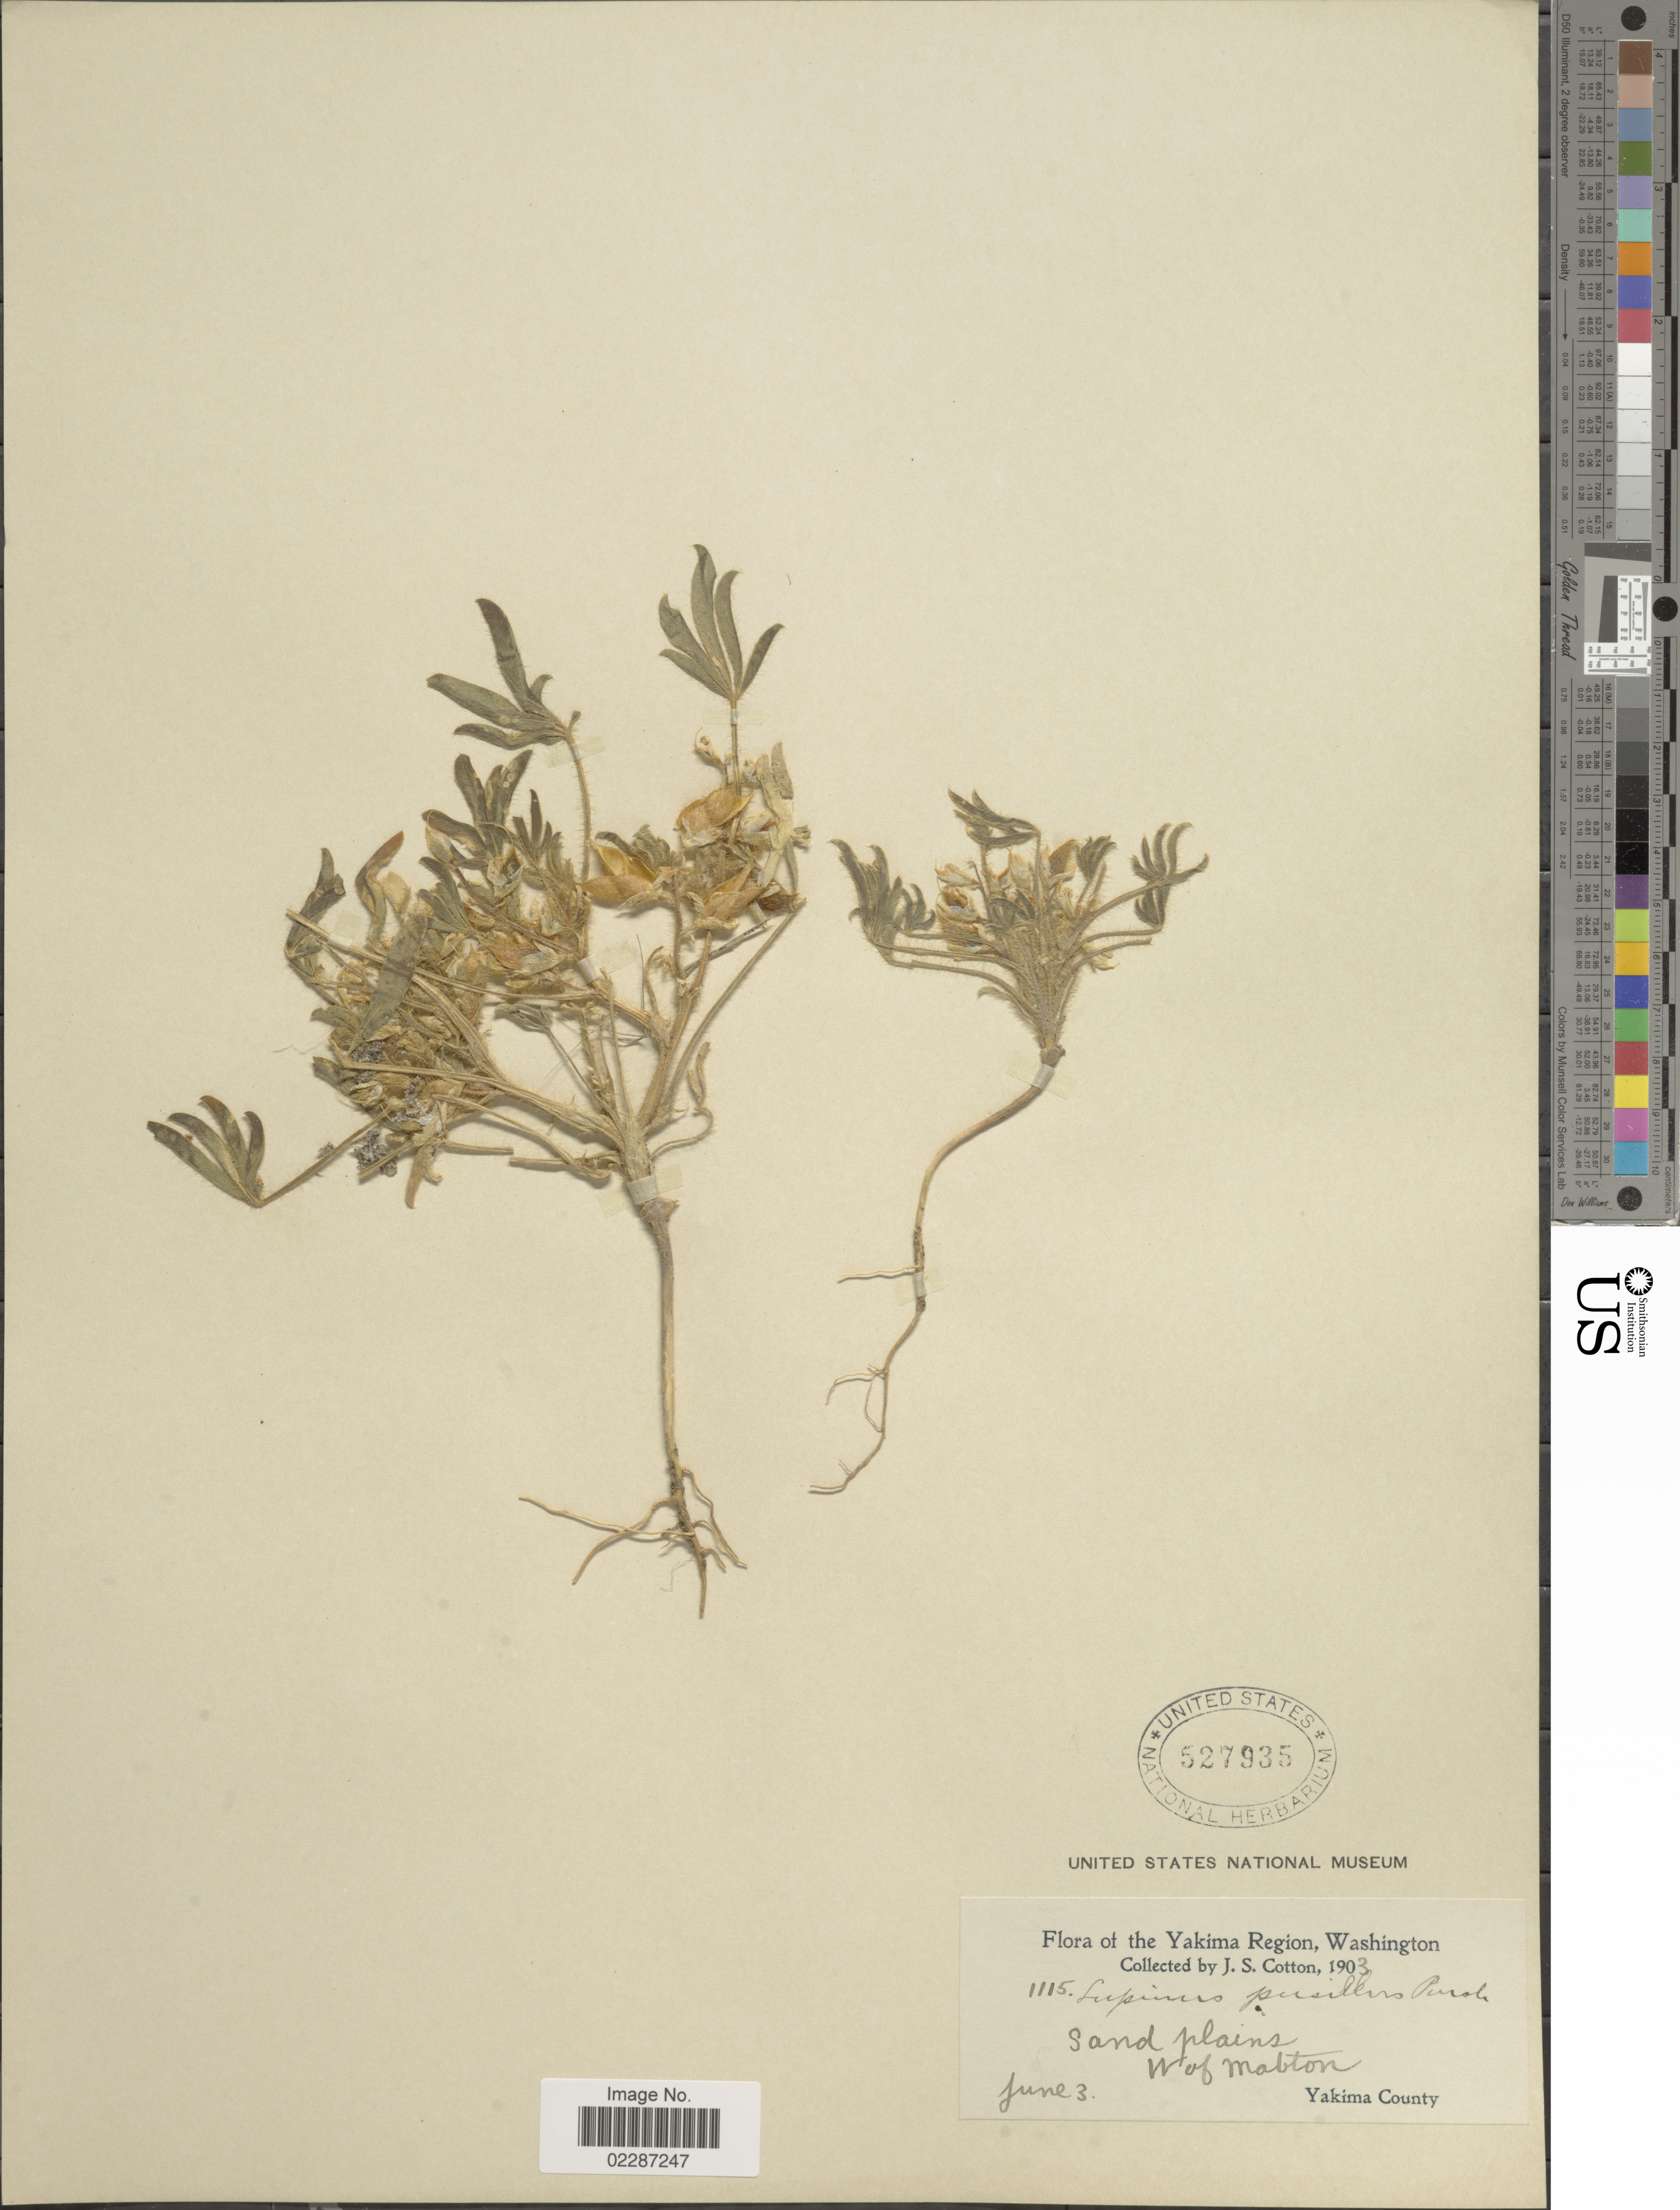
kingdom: Plantae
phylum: Tracheophyta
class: Magnoliopsida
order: Fabales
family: Fabaceae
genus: Lupinus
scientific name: Lupinus pusillus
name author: Pursh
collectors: J. S. Cotton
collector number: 1115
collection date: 1903-06-03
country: United States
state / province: Washington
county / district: Yakima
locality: Yakima Region, W of Mabton, Yakima County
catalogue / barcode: US 527935